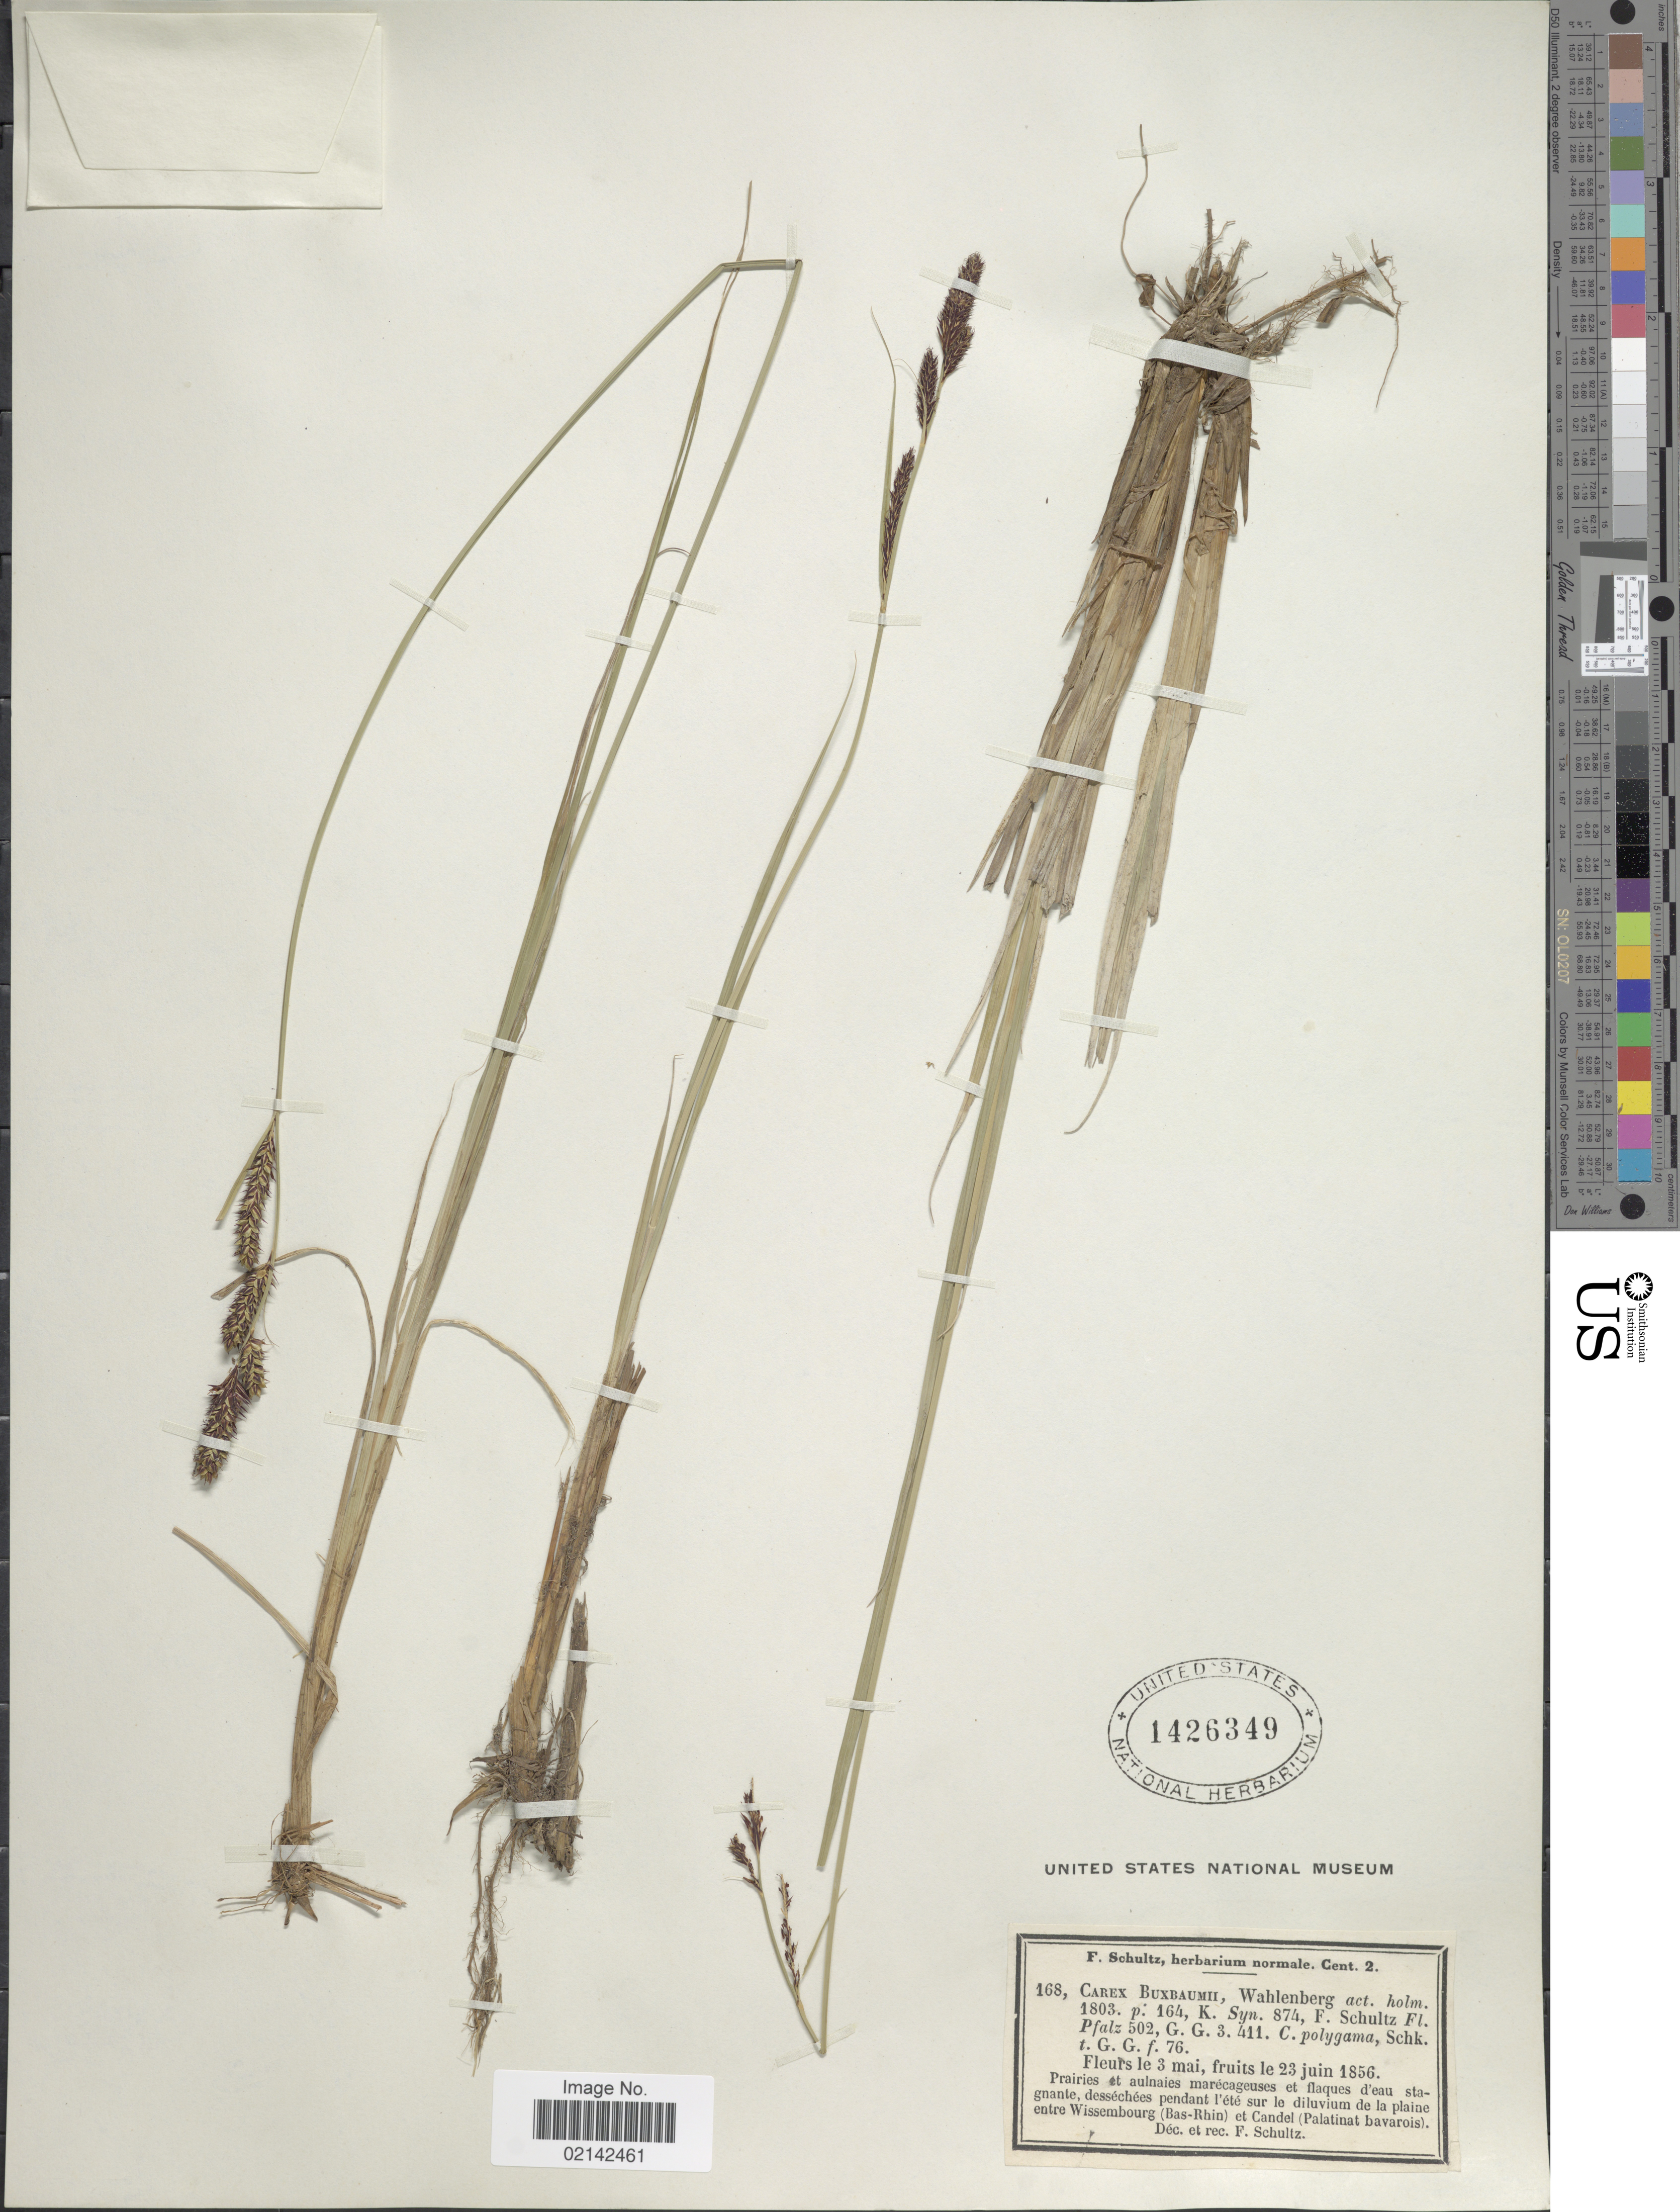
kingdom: Plantae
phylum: Tracheophyta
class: Liliopsida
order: Poales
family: Cyperaceae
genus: Carex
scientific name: Carex buxbaumii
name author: Wahlenb.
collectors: F. Schultz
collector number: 168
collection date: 1856-06-23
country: France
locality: Prairies et aulnaies marecageuses et flaques d'eau stagnante, dessechees pendant l' ete sur le diluvium de la plaine entre Wissemborug (bas-Rhin) et Candel (Palatinat bavarois)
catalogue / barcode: US 1426349